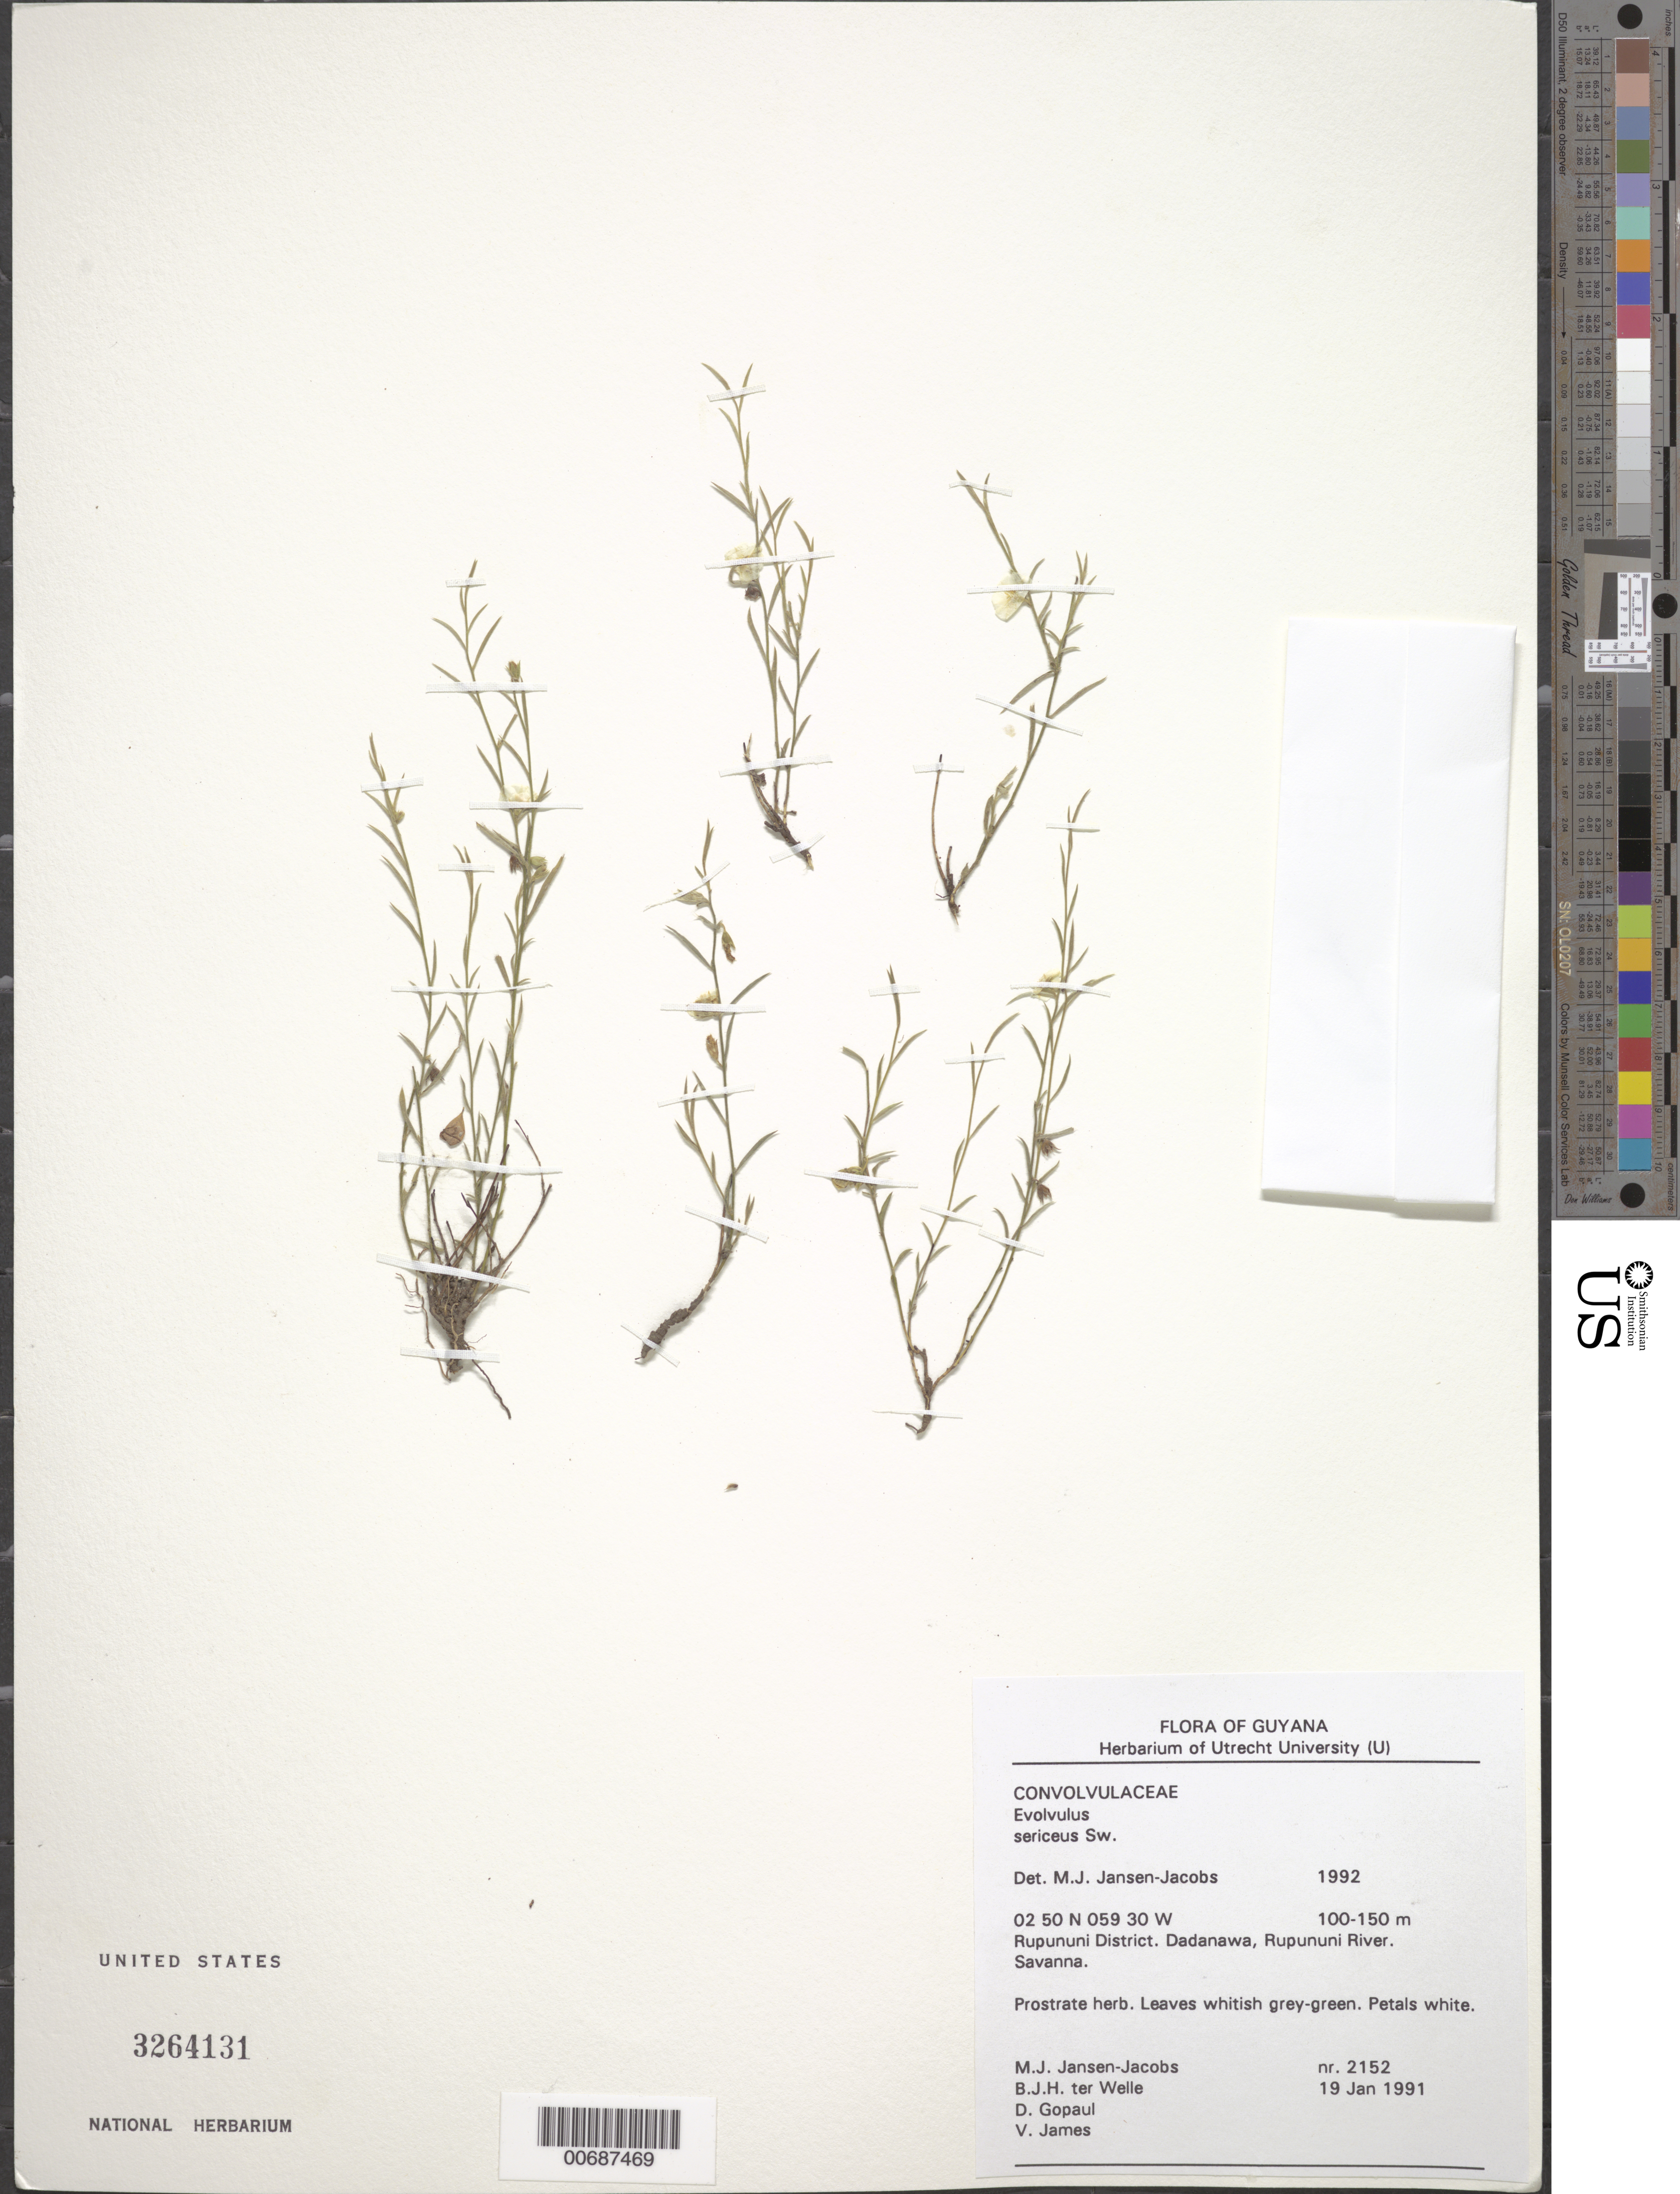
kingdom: Plantae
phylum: Tracheophyta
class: Magnoliopsida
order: Solanales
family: Convolvulaceae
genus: Evolvulus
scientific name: Evolvulus sericeus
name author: Sw.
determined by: Jansen-Jacobs, M. J., (U), Nationaal Herbarium Nederland, Utrecht University branch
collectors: M. J. Jansen-Jacobs, B. Welle, D. Gopaul & V. James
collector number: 2152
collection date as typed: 19-Jan-91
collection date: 1991-01-19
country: Guyana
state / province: U. Takutu-U. Essequibo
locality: Dadanawa, Rupununi River, Rupununi District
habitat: Savanna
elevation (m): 100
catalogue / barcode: US 3264131